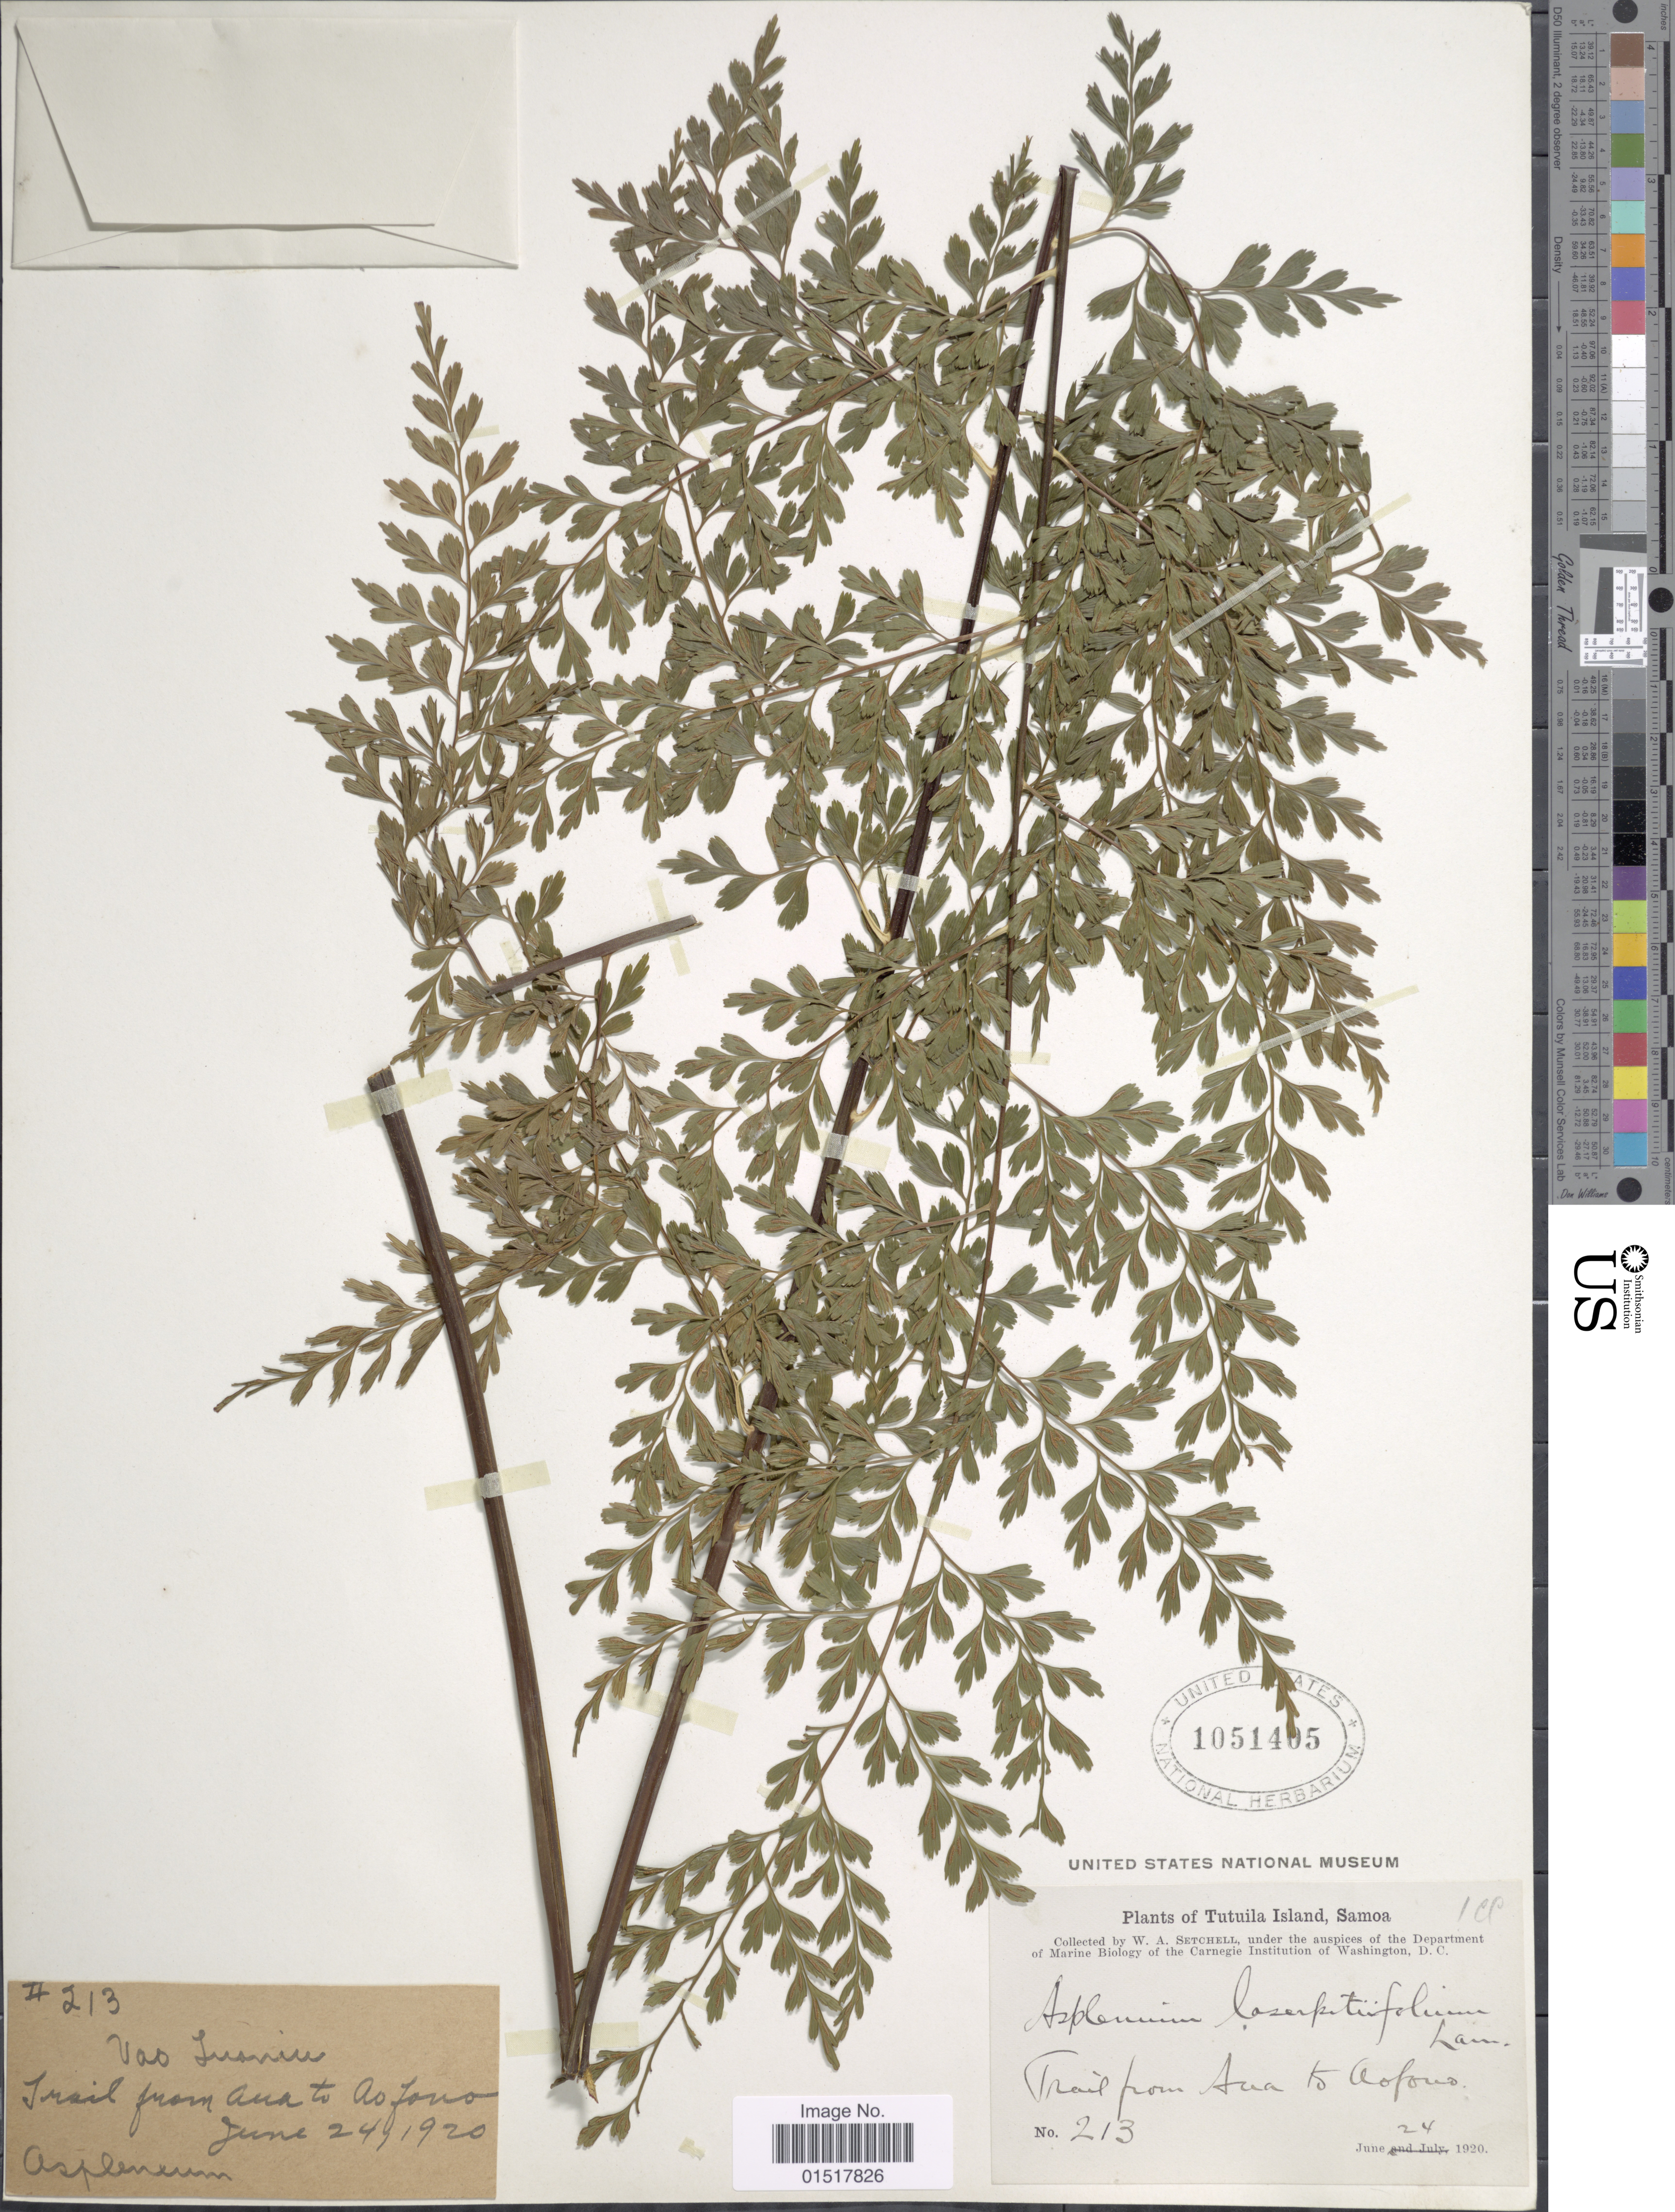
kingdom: Plantae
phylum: Tracheophyta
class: Polypodiopsida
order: Polypodiales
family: Aspleniaceae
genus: Asplenium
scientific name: Asplenium laserpitiifolium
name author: Lam.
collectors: W. Setchell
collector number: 213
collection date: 1920-06-24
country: American Samoa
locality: Tutuila Island, Samoa. Trail from Aua to Aofono.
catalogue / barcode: US 1051405